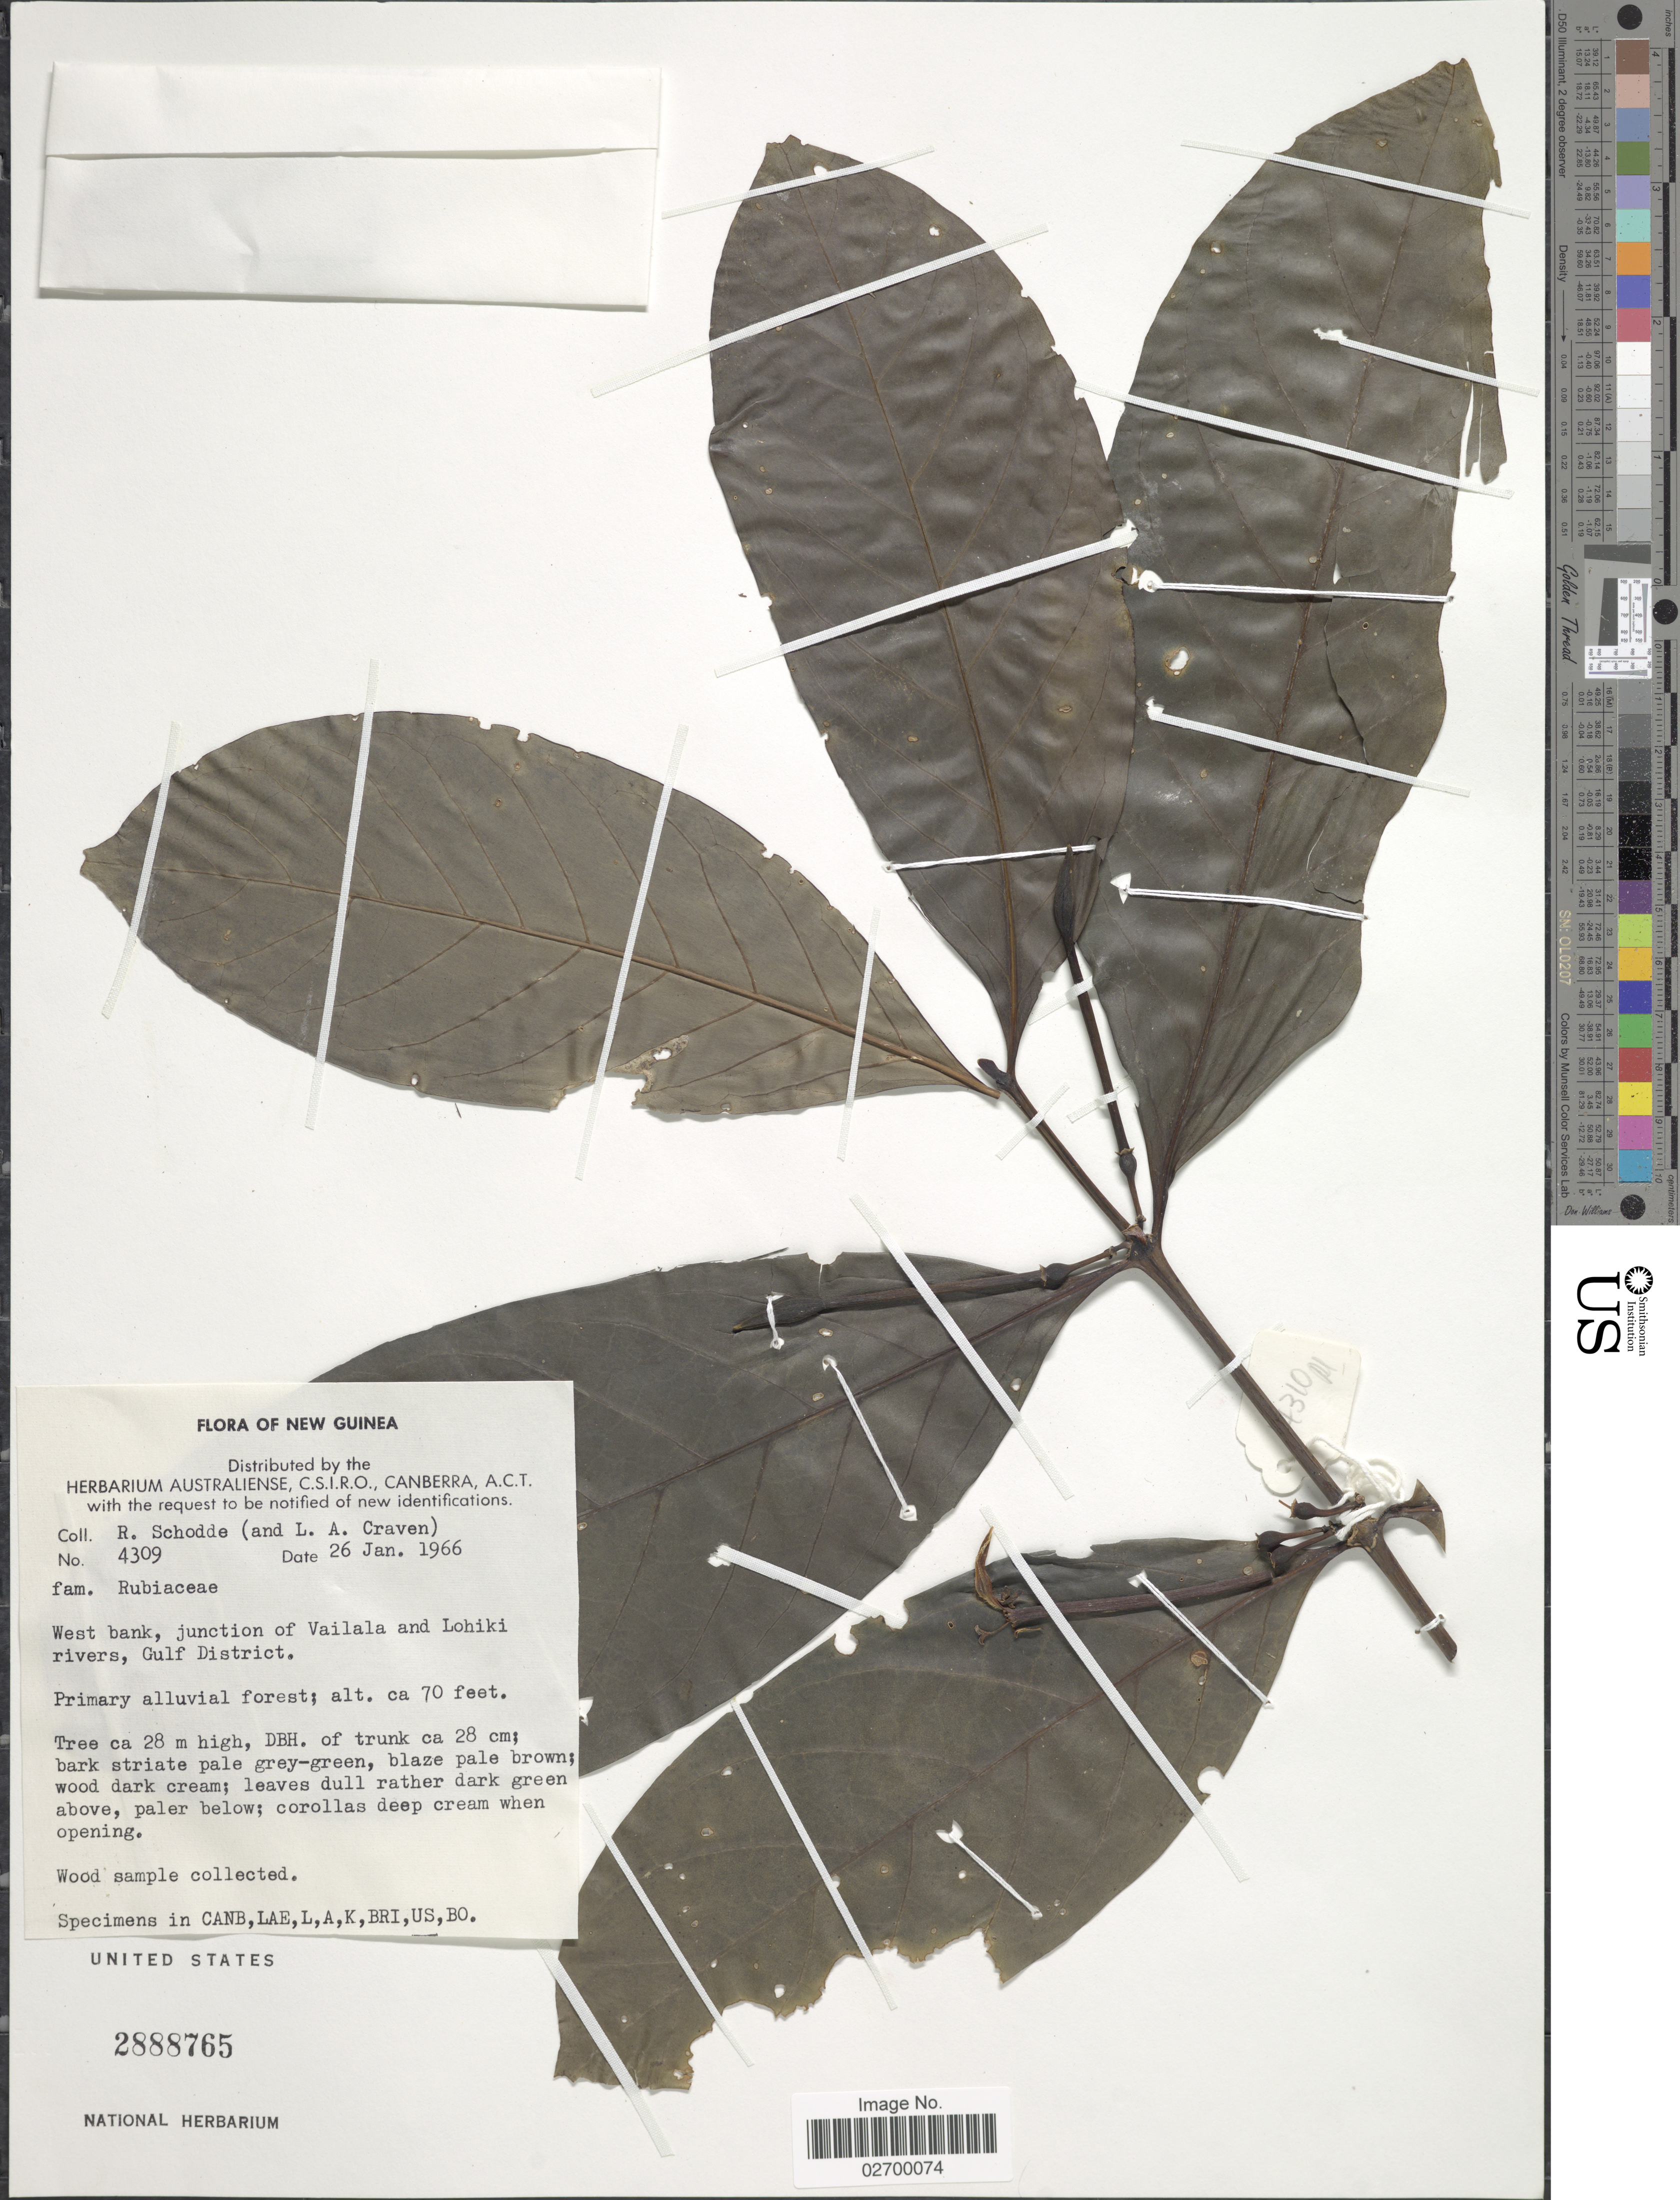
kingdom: Plantae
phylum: Tracheophyta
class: Magnoliopsida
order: Gentianales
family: Rubiaceae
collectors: R. Schodde & L. A. Craven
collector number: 4309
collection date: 1966-01-26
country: Papua New Guinea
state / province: Gulf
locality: New Guinea. West bank, junction of Vailala and Lohiki rivers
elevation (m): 21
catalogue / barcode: US 2888765